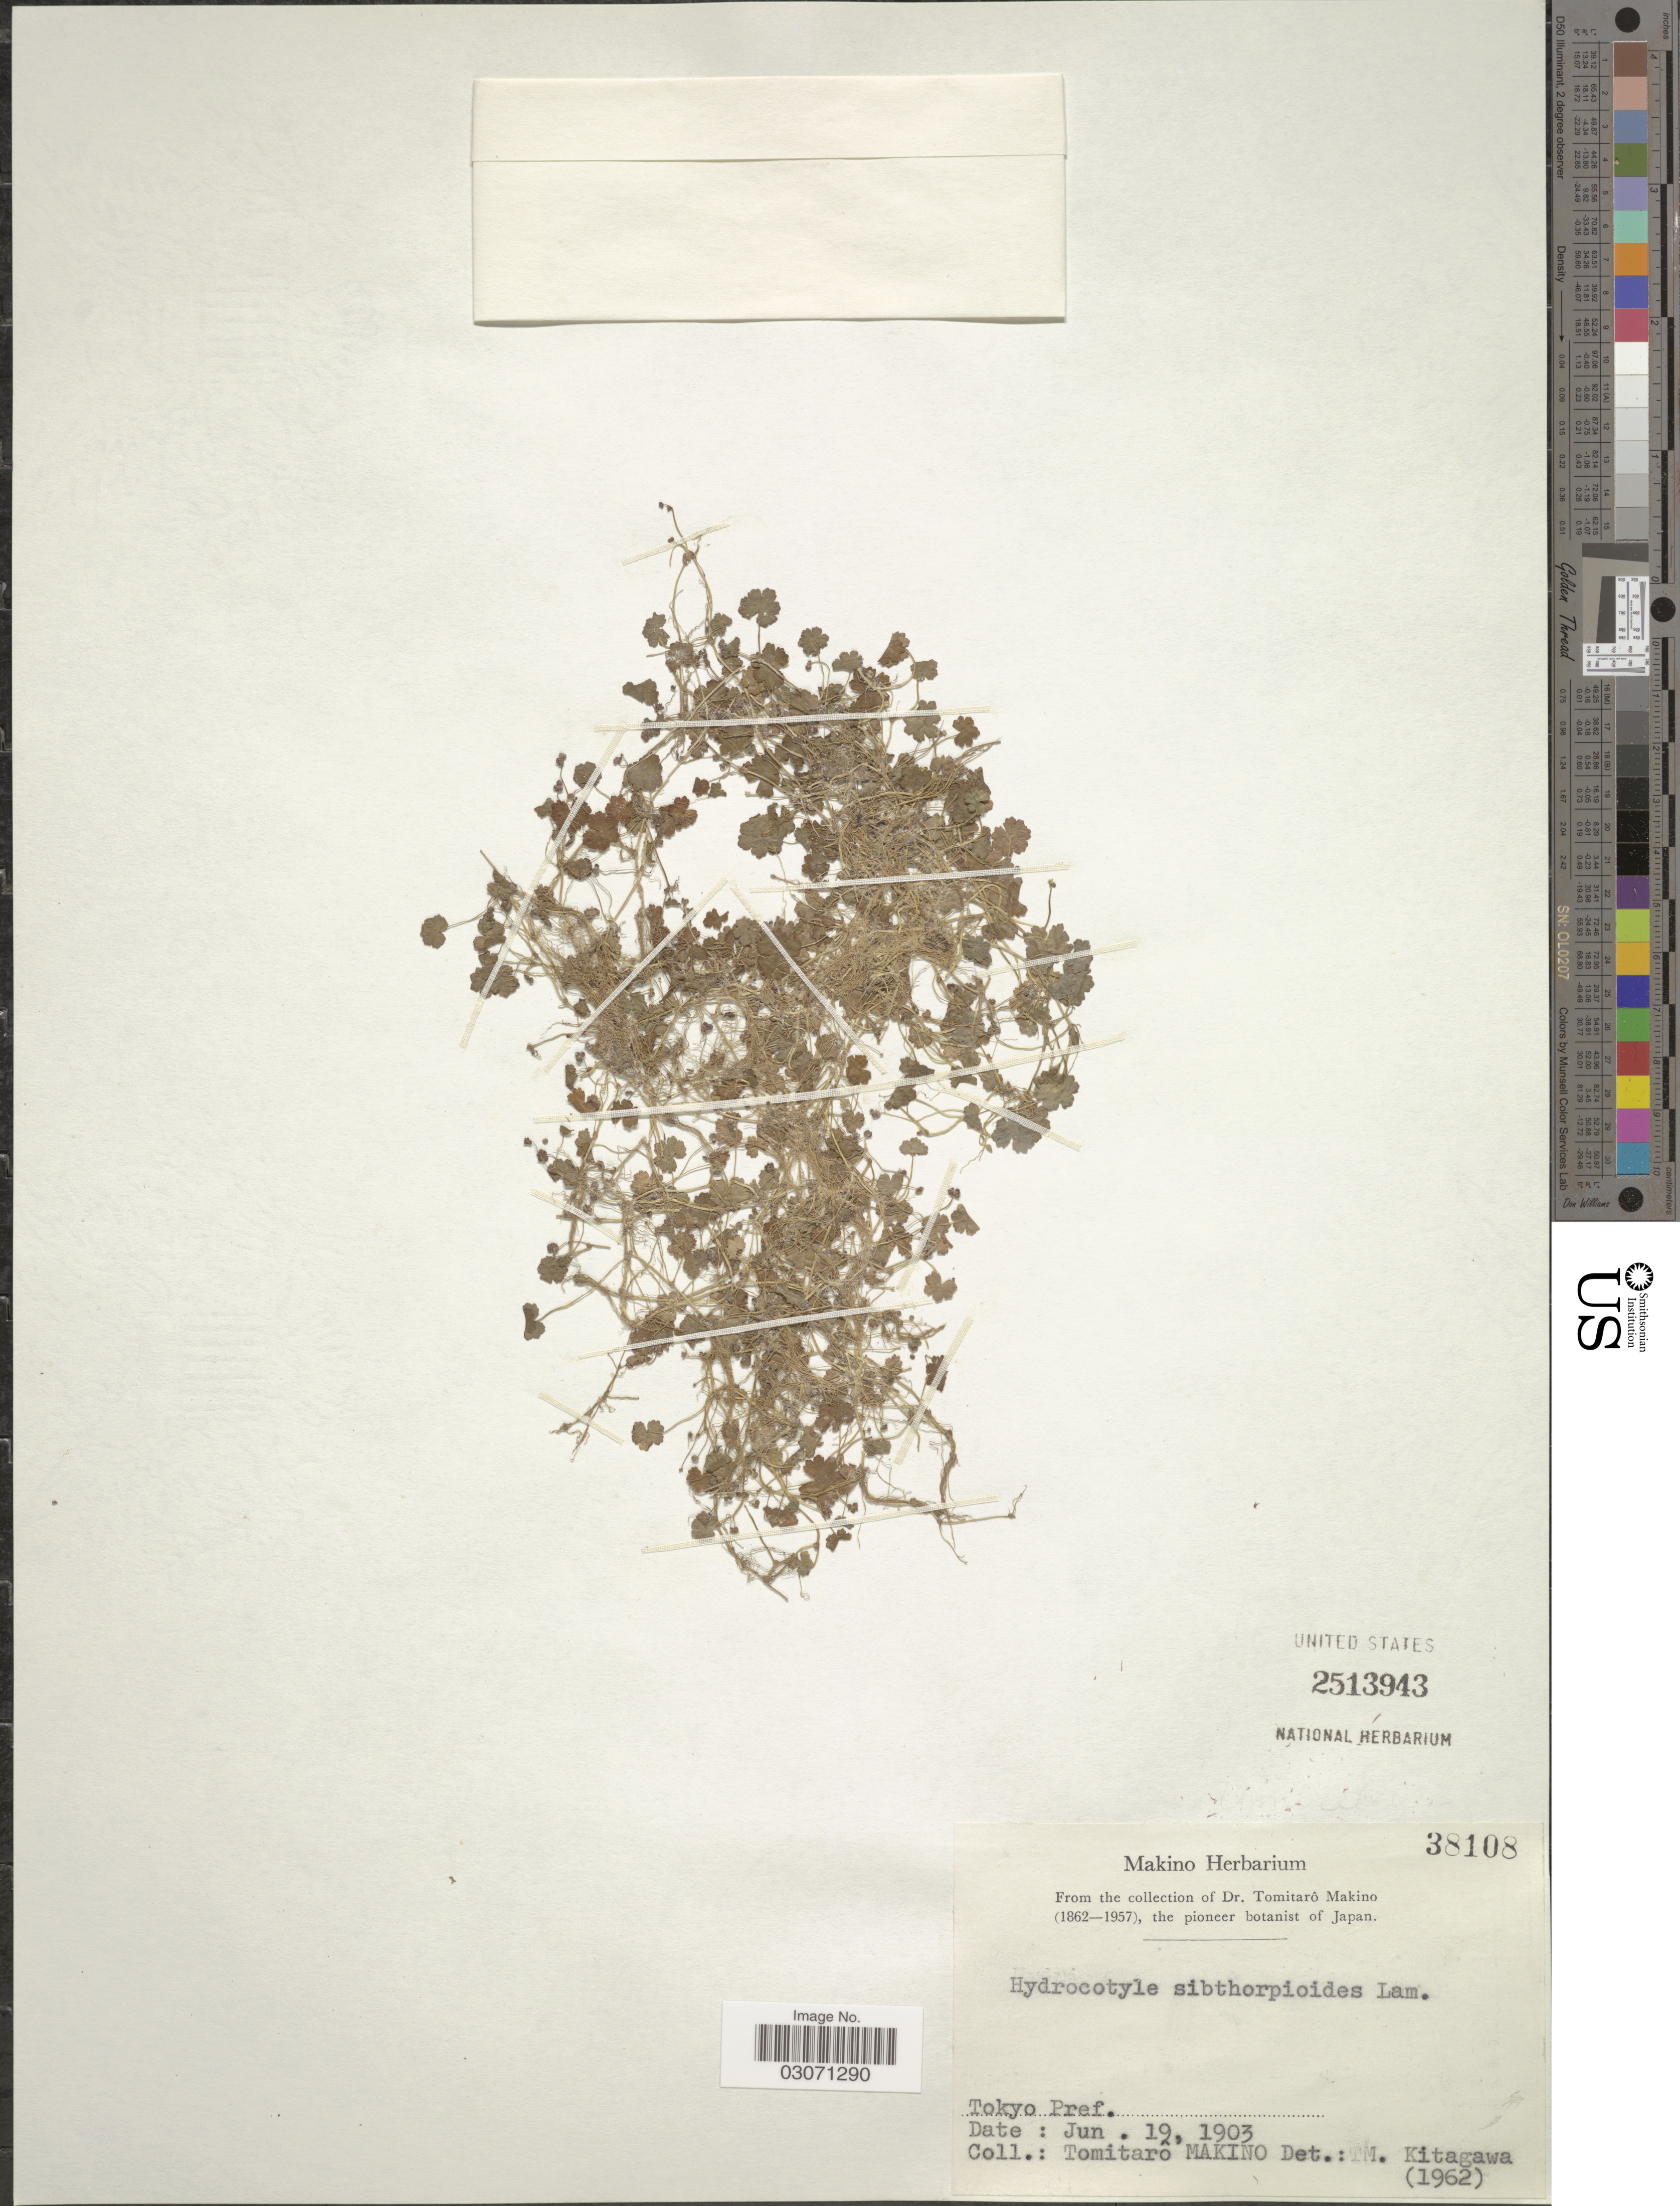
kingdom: Plantae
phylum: Tracheophyta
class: Magnoliopsida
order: Apiales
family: Araliaceae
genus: Hydrocotyle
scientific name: Hydrocotyle sibthorpioides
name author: Lam.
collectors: T. Makino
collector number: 38108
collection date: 1903-06-19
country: Japan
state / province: Tokyo, Federal City of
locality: Tokyo Pref.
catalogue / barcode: US 2513943